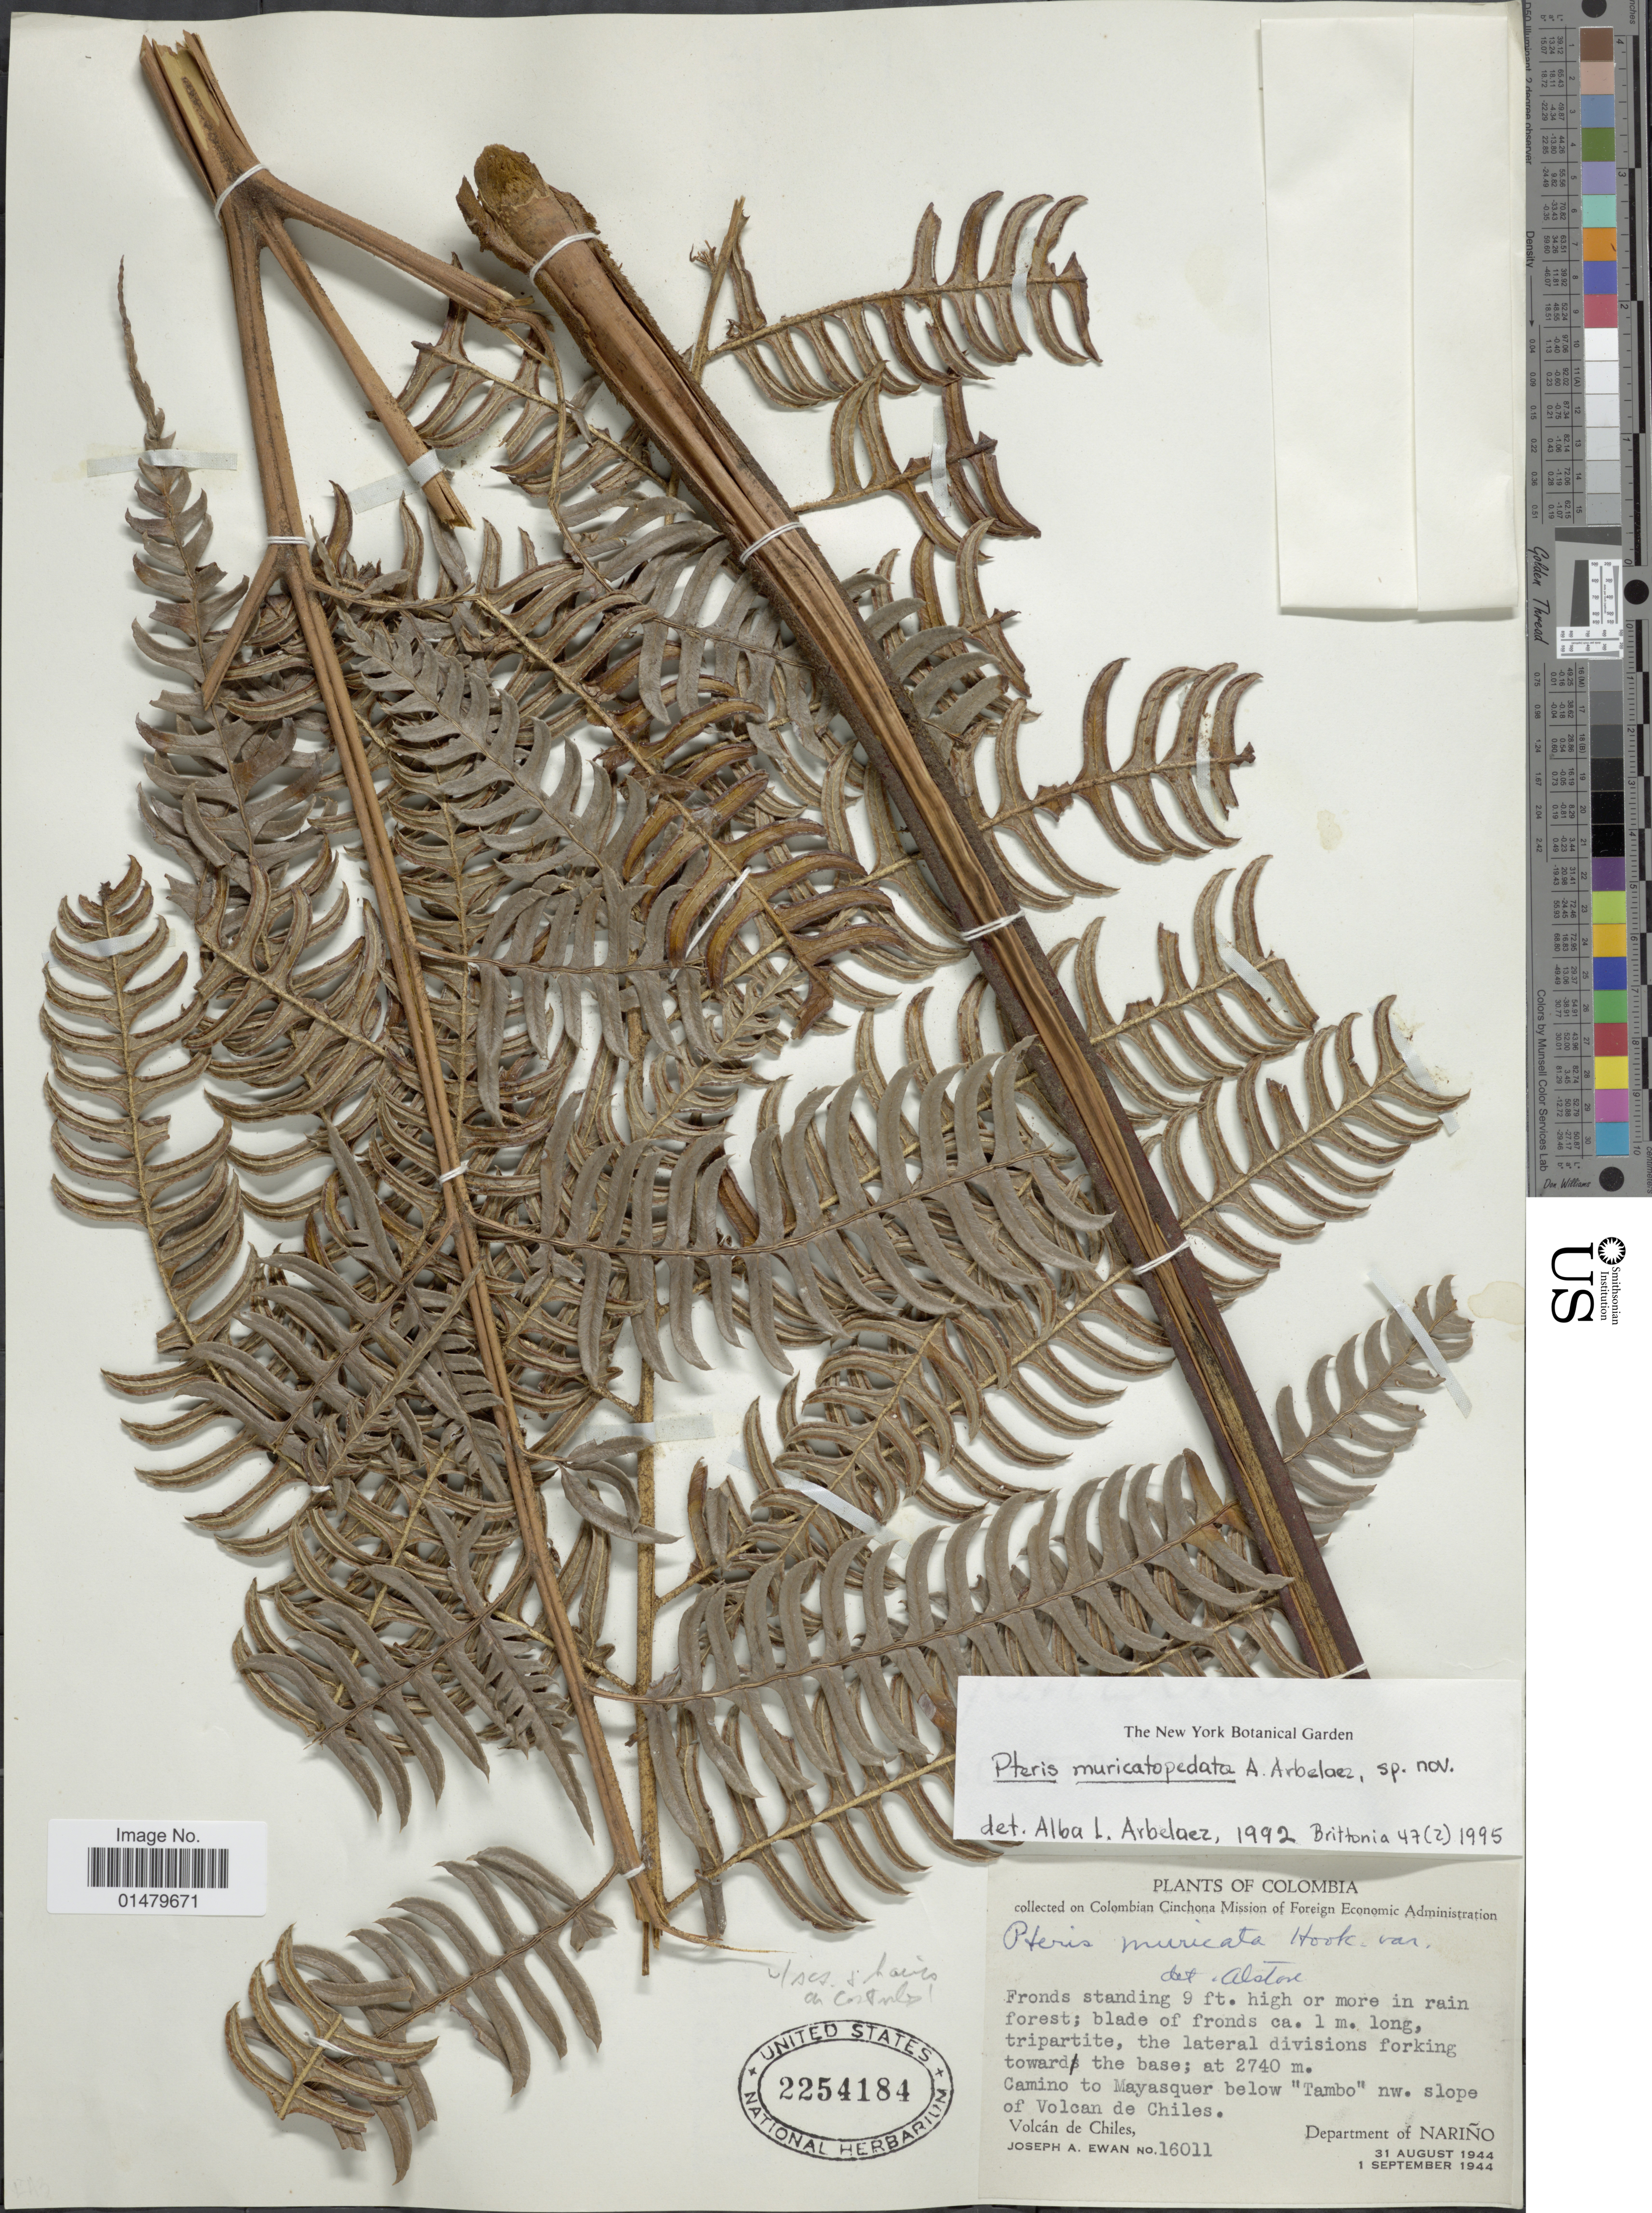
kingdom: Plantae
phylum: Tracheophyta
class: Polypodiopsida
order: Polypodiales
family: Pteridaceae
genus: Pteris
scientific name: Pteris muricatopedata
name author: A.L. Arbeláez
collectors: J. A. Ewan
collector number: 16011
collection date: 1944-08-31/1944-09-01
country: Colombia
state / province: Nariño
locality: Camino to Mayasquer below 'Tambo' nw. slope of Volcan de Chiles. Volcan de Chiles. Department of Narino.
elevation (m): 2740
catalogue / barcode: US 2254184